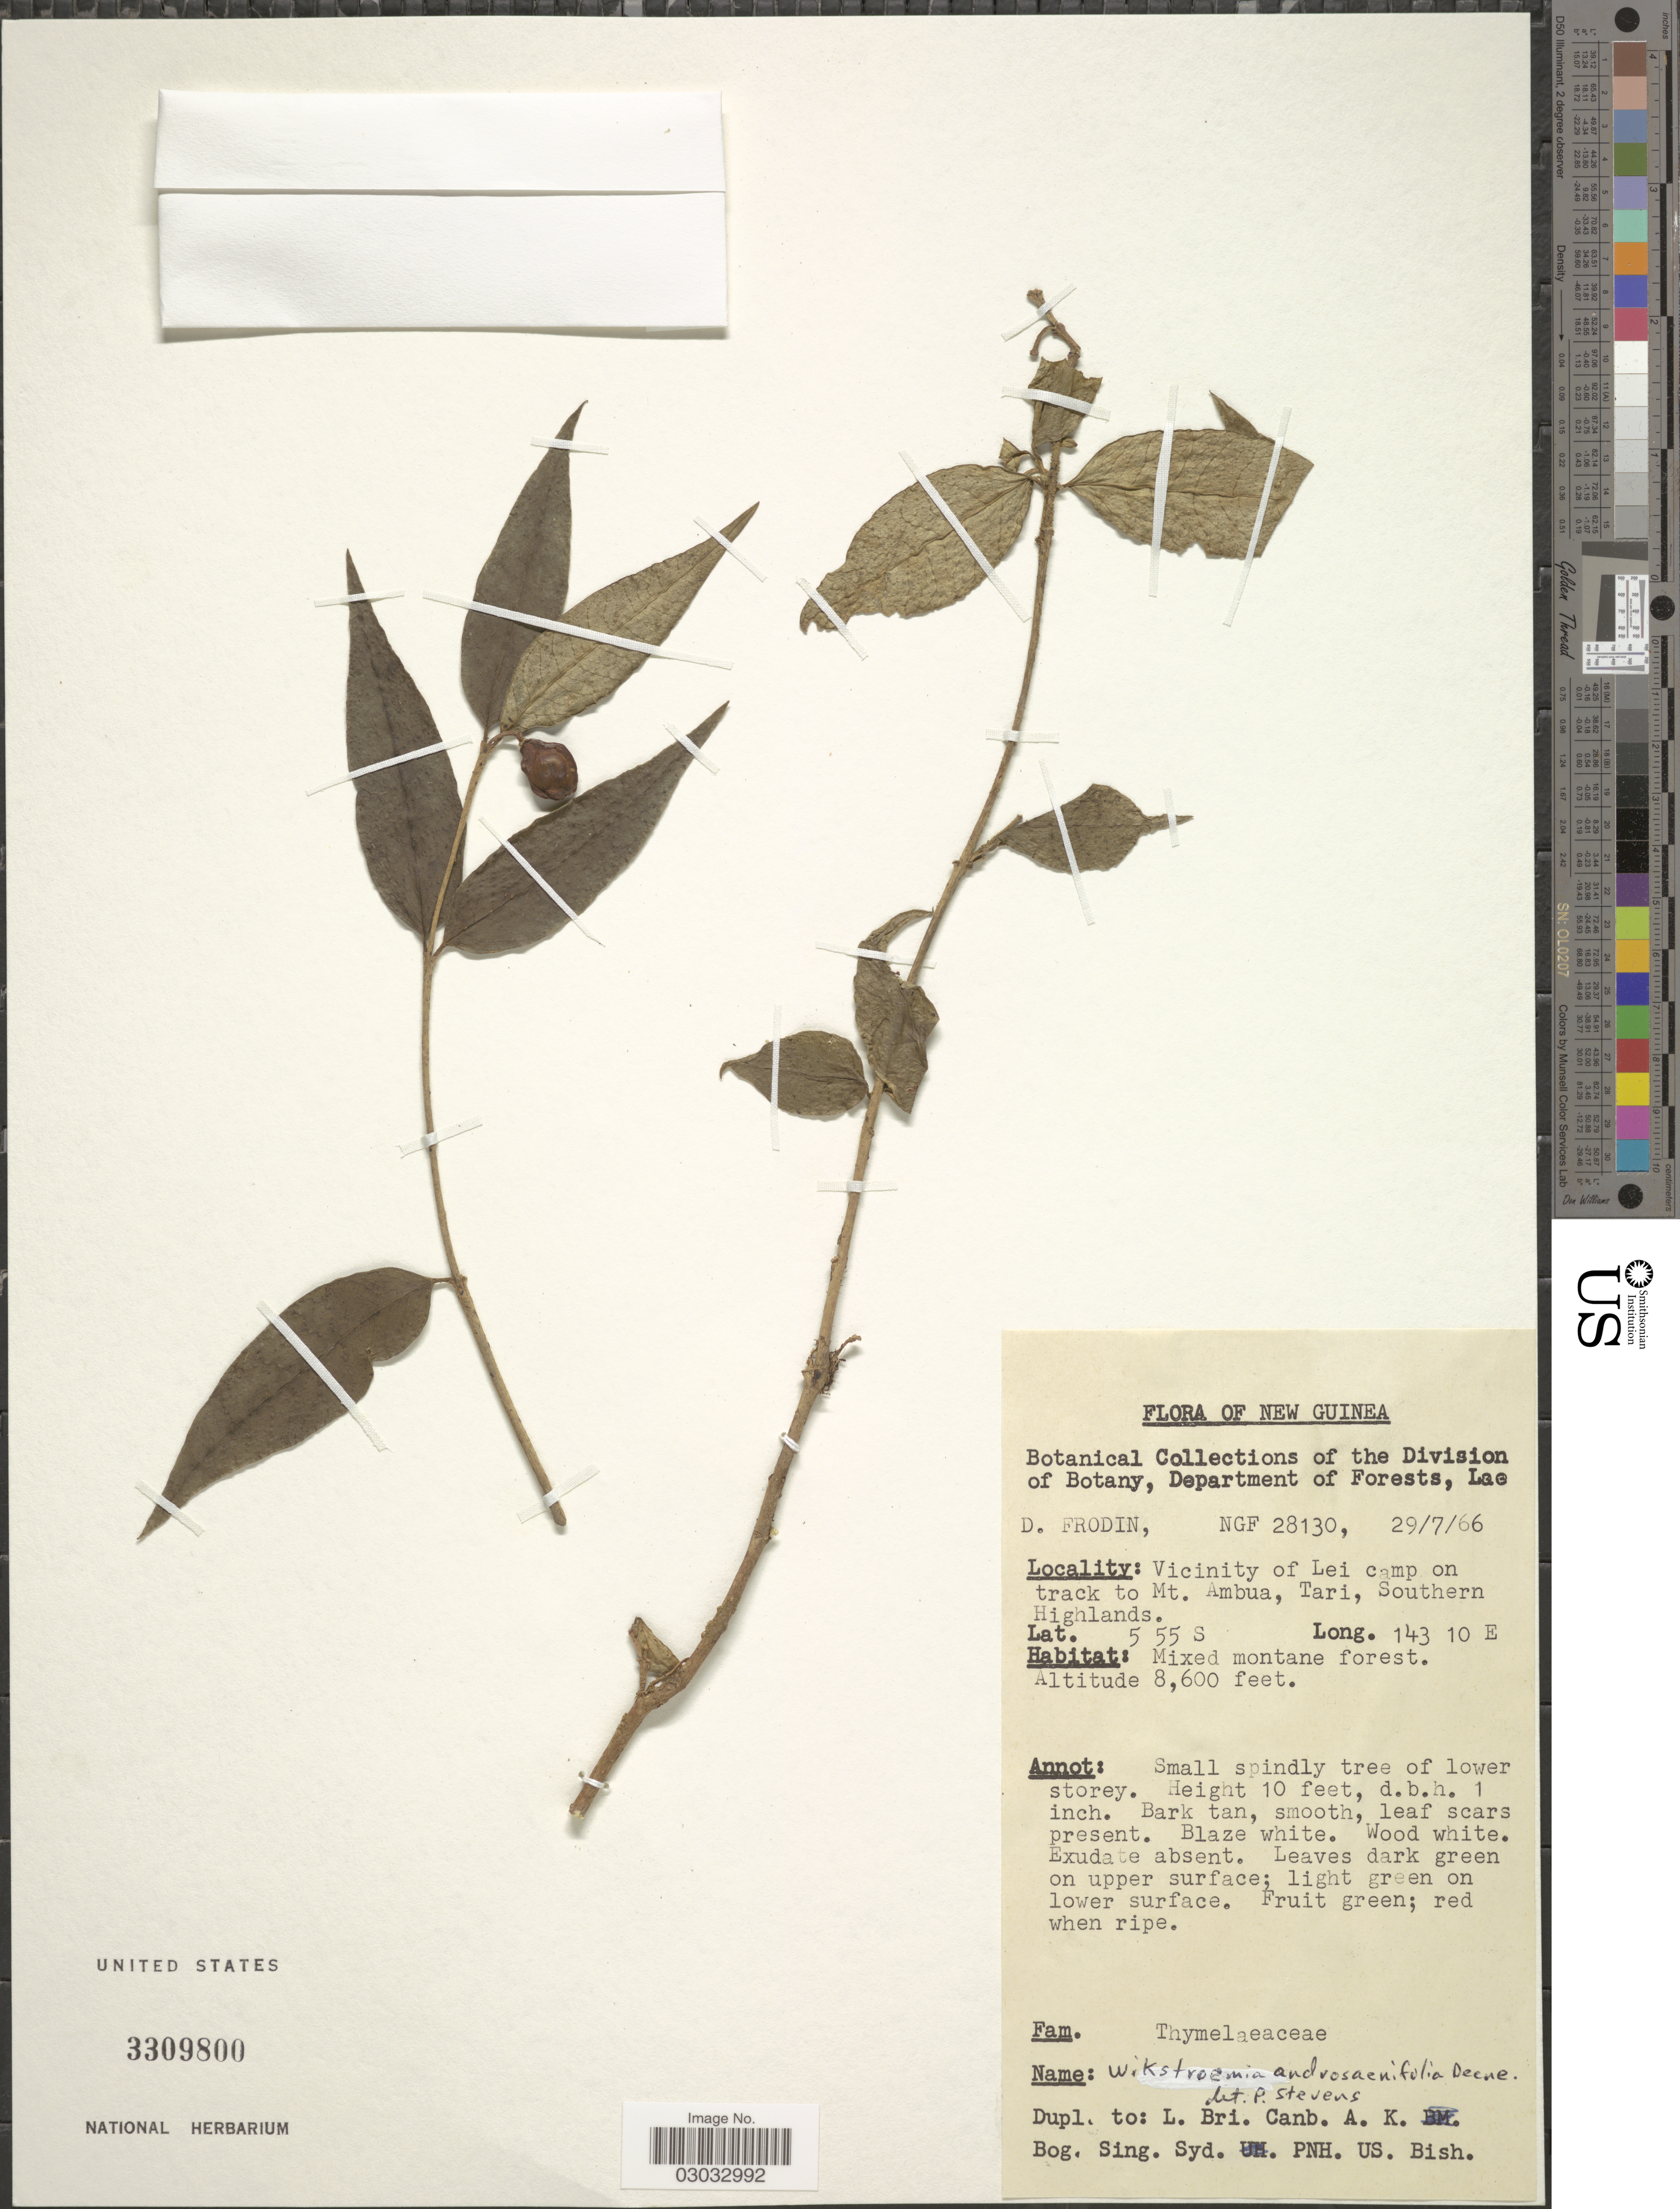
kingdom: Plantae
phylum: Tracheophyta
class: Magnoliopsida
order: Malvales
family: Thymelaeaceae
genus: Wikstroemia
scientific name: Wikstroemia androsaemifolia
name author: Decne.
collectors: D. G. Frodin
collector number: NGF28130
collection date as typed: Transcribed d/m/y: 29/7/66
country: Papua New Guinea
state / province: Southern Highlands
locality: New Guinea, Vicinity of Lei camp on track to Mt. Ambua, Tari.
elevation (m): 2621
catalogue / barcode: US 3309800